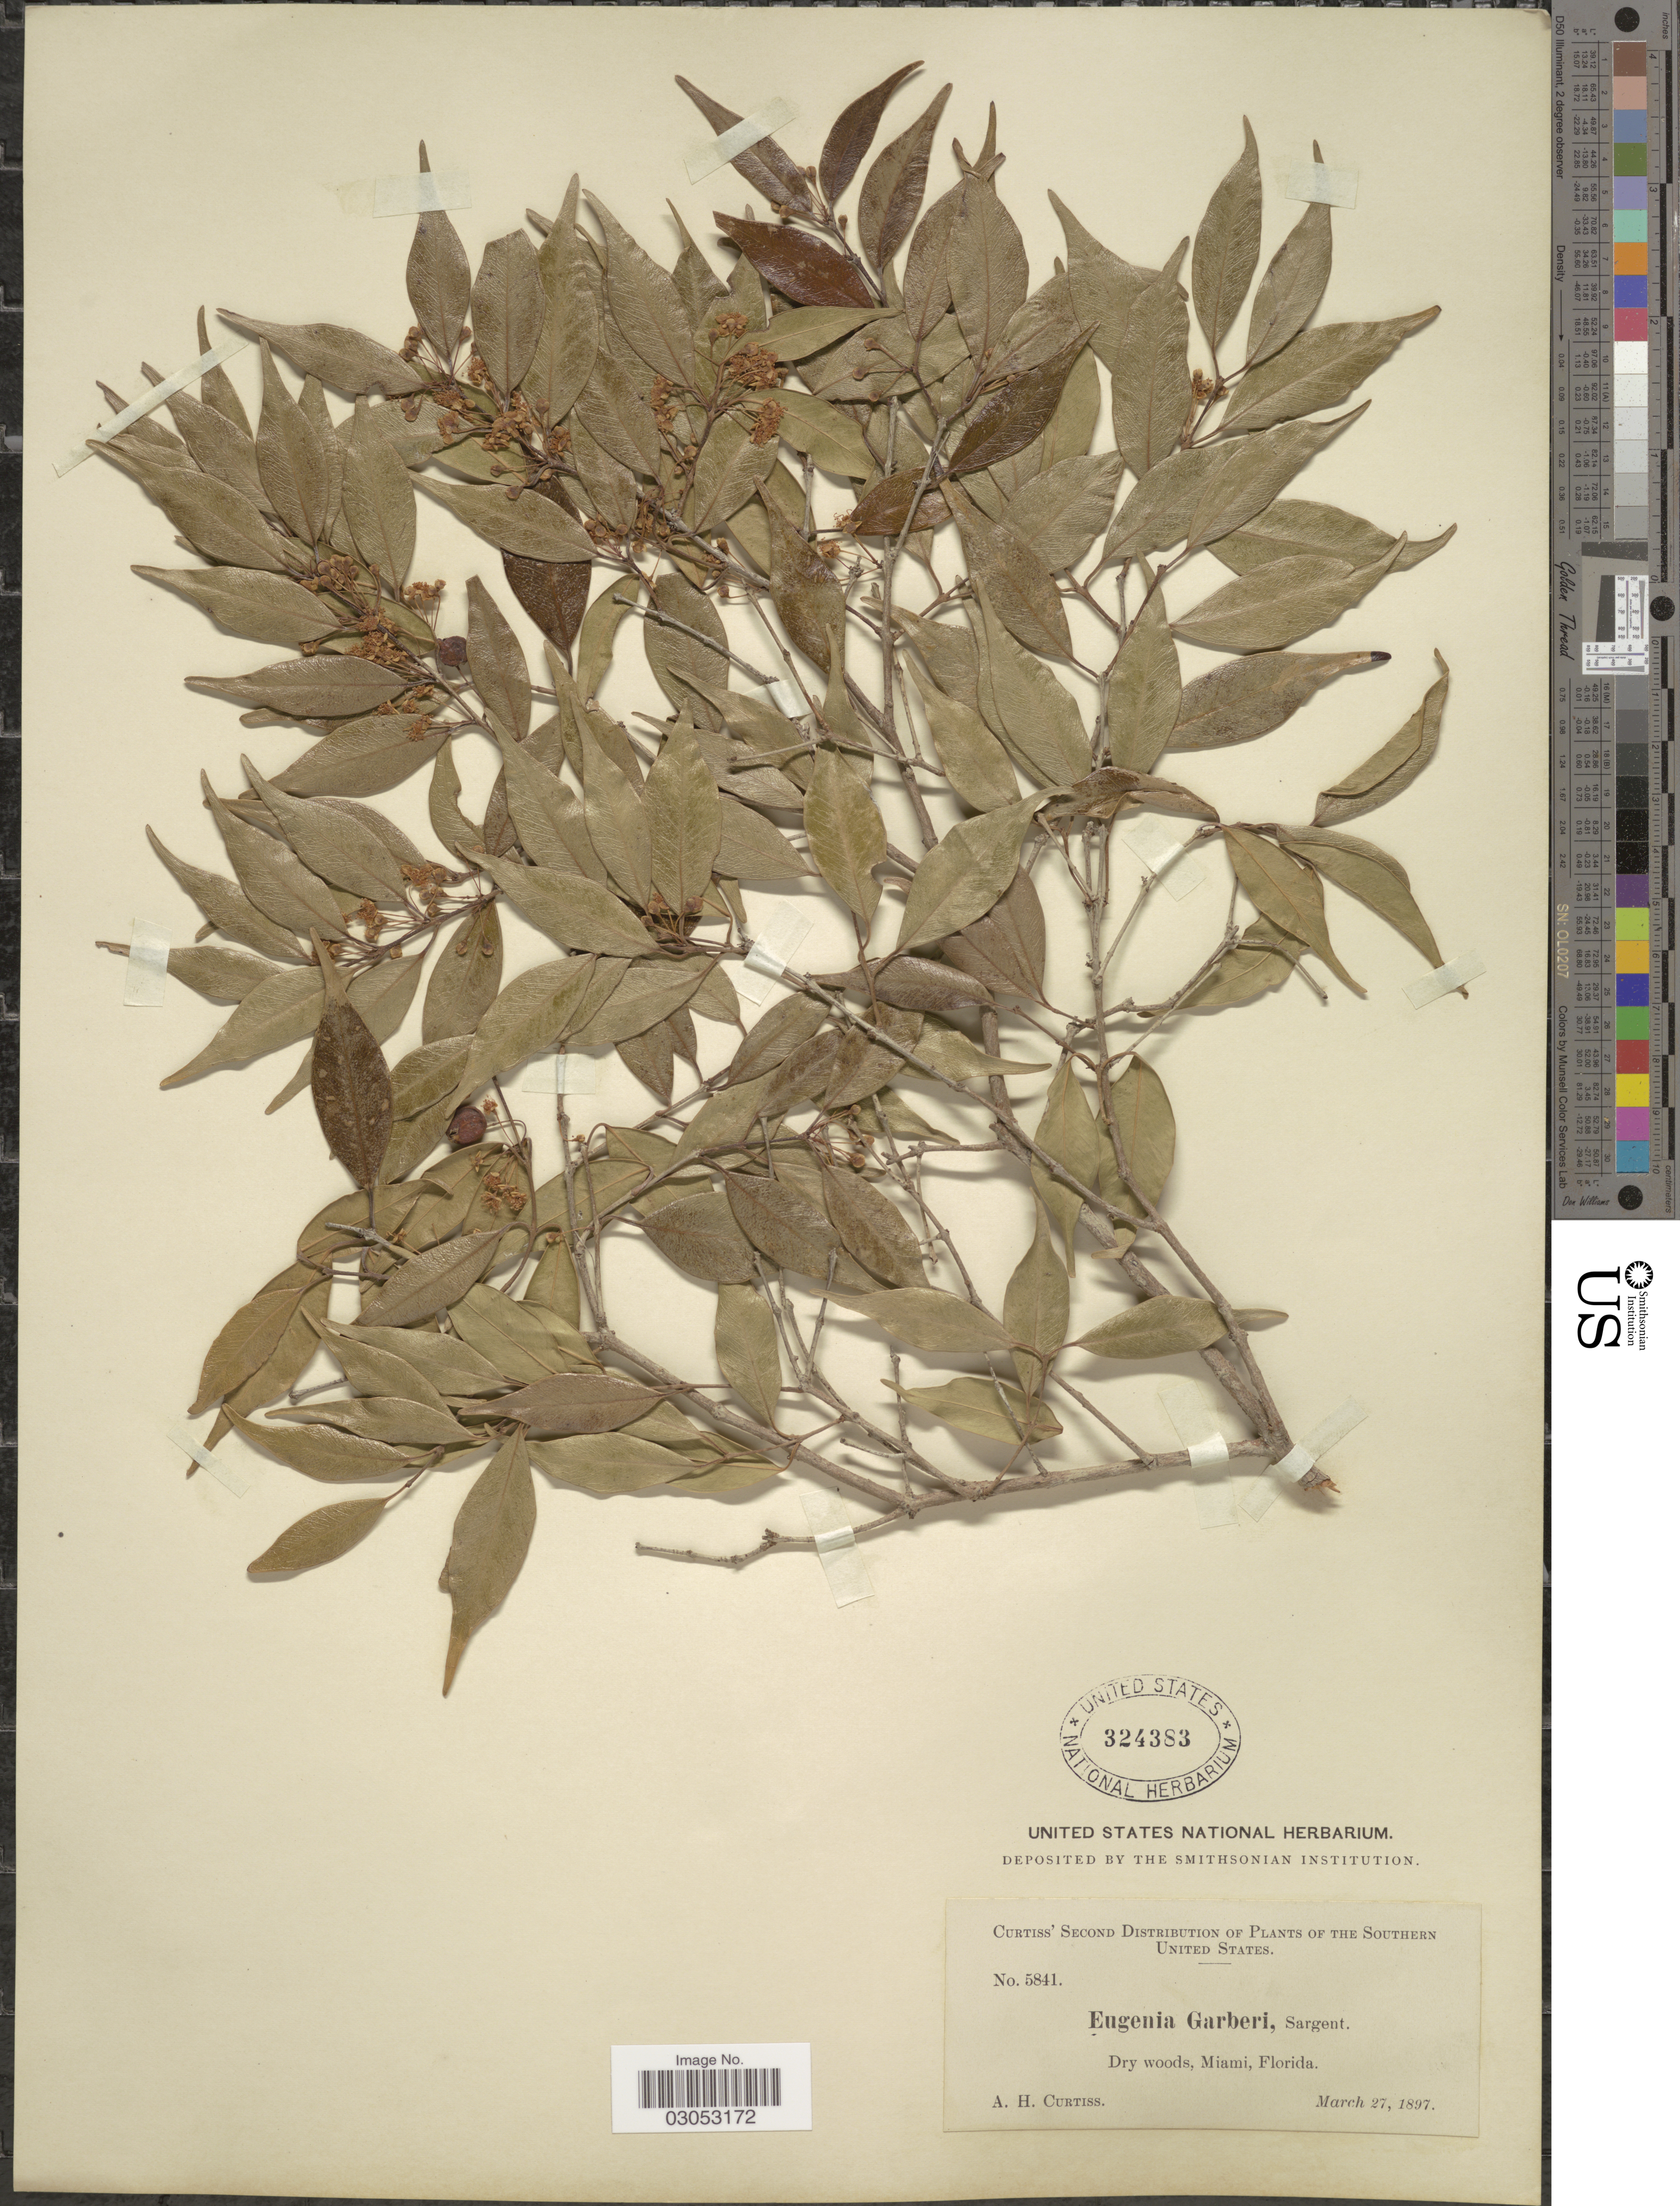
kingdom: Plantae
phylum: Tracheophyta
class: Magnoliopsida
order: Myrtales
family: Myrtaceae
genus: Eugenia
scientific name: Eugenia confusa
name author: DC.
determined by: Strong, Mark T., (BOT), Smithsonian Institution - National Museum of Natural History (UNITED STATES)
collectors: A. H. Curtiss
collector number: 5841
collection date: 1897-03-27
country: United States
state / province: Florida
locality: The Southern United States, Miami.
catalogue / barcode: US 324383